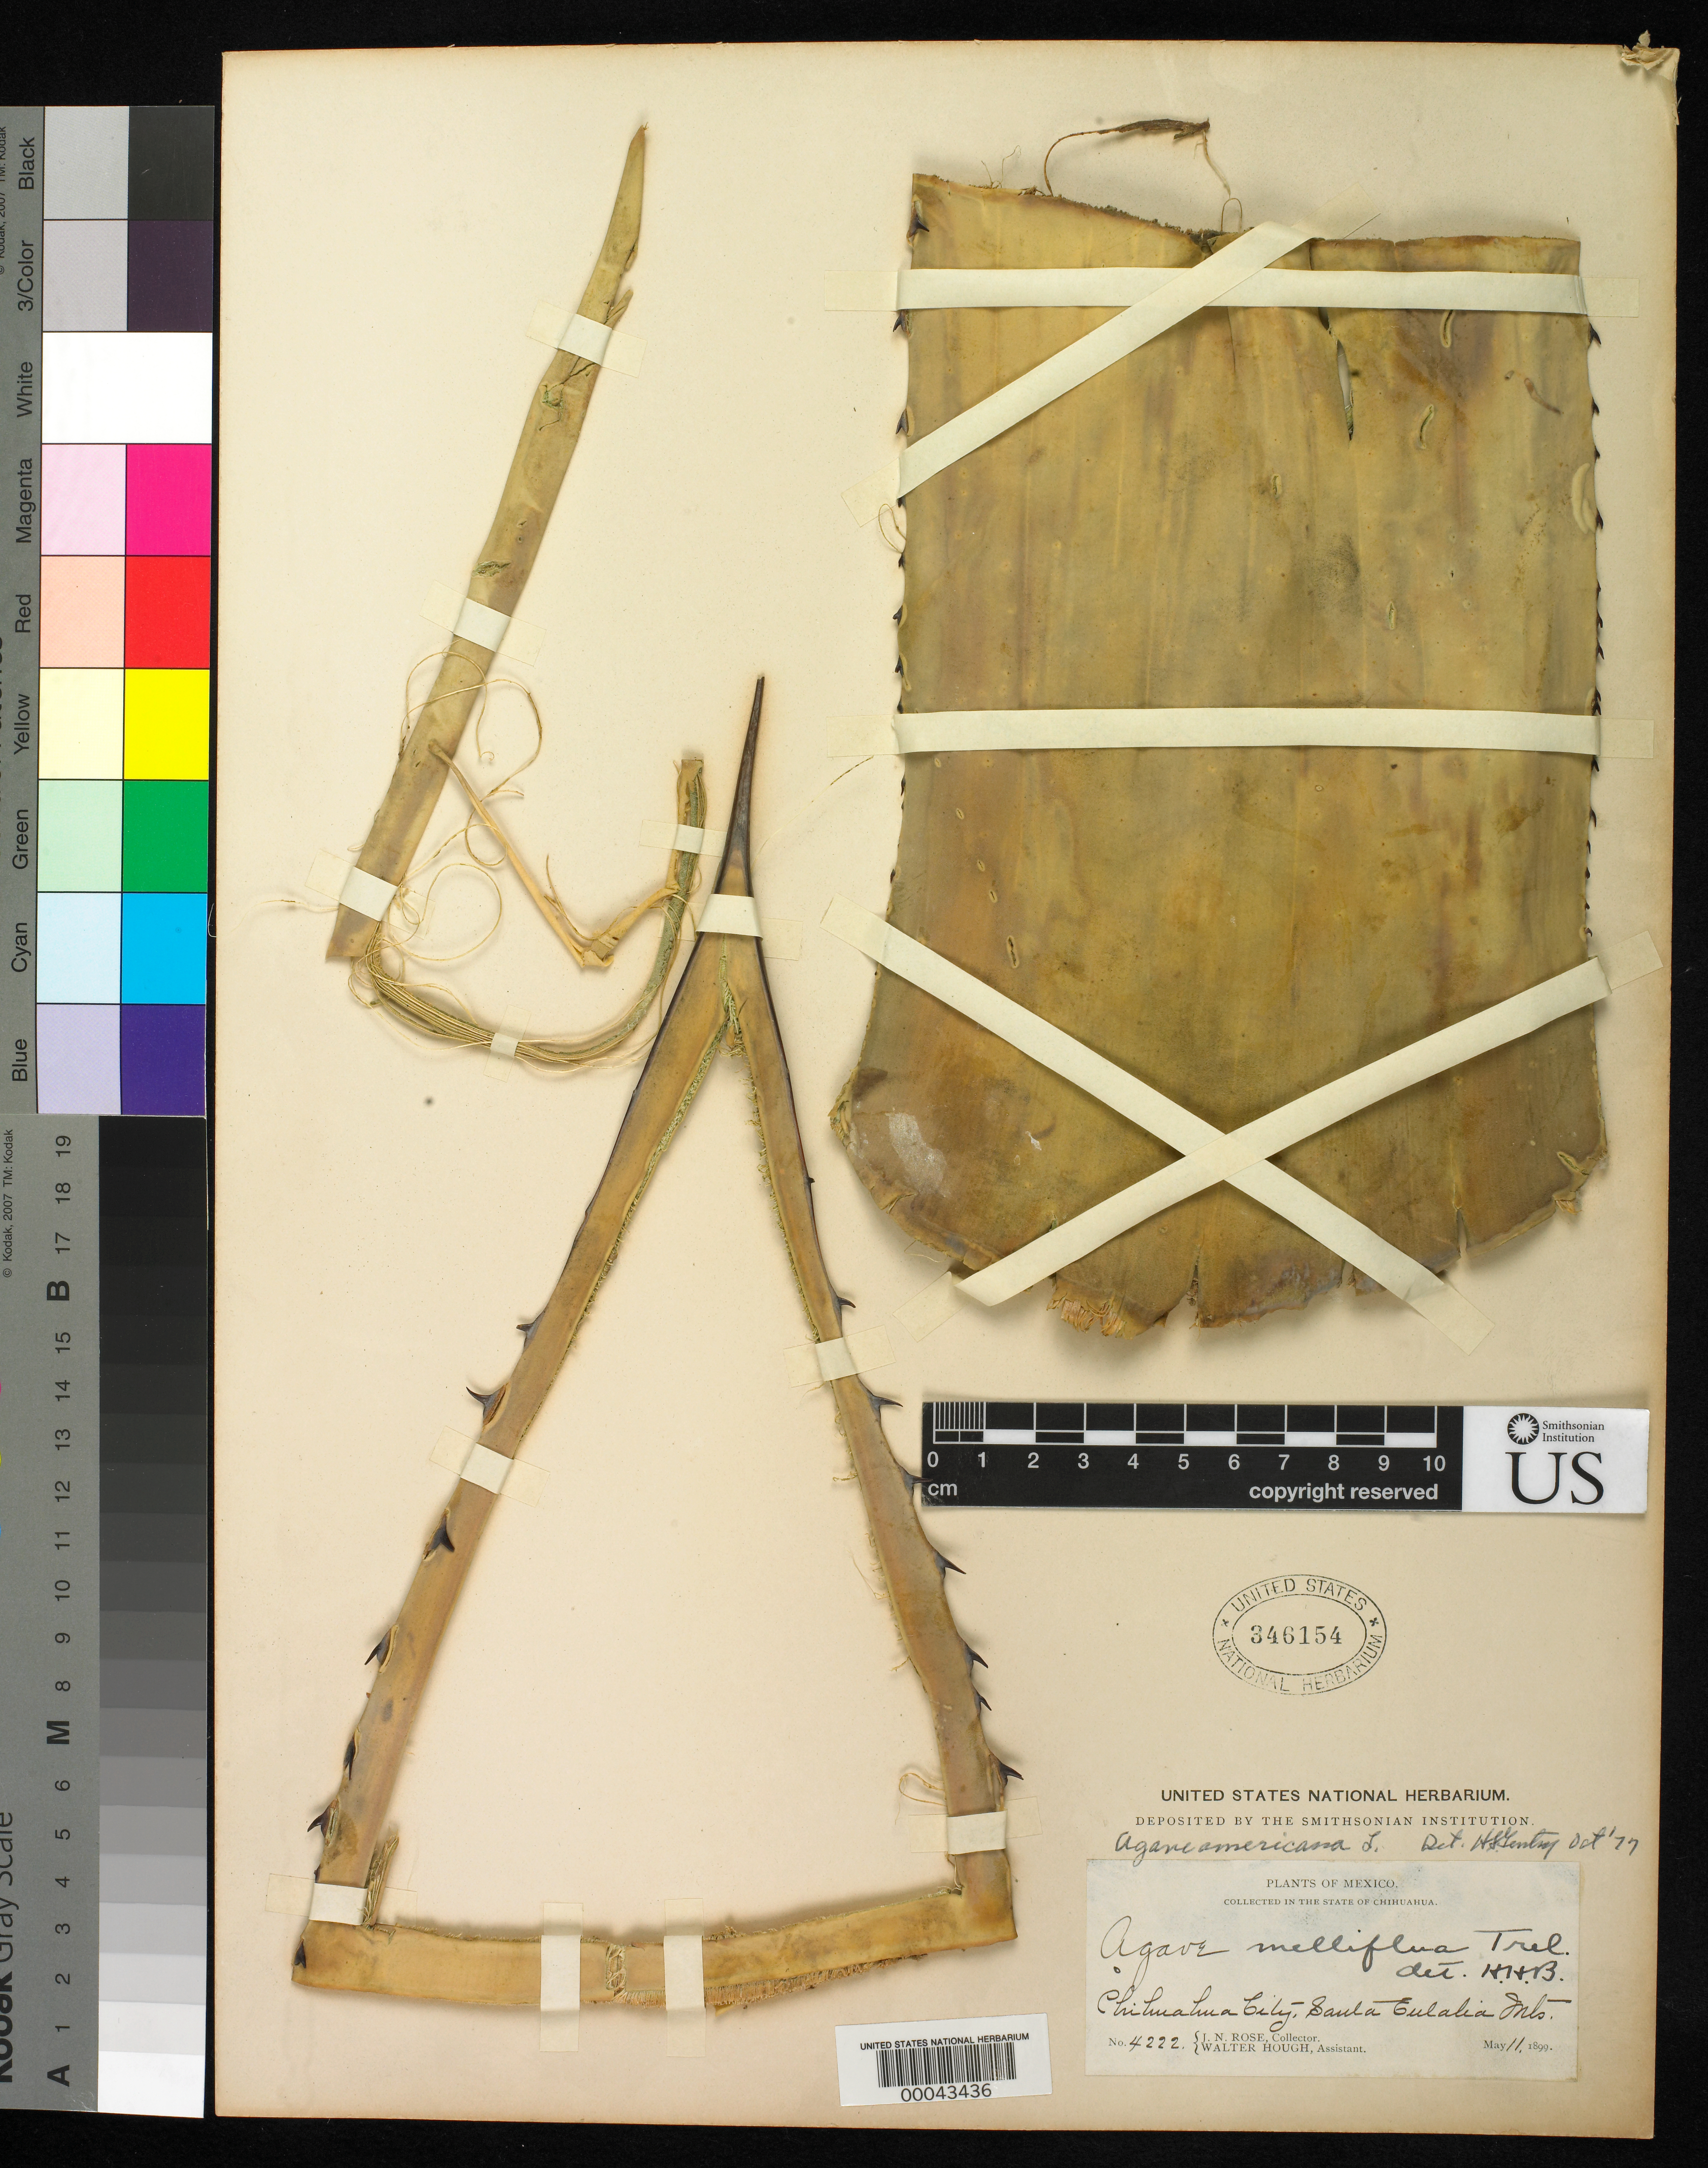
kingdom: Plantae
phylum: Tracheophyta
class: Liliopsida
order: Asparagales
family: Asparagaceae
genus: Agave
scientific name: Agave americana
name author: L.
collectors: J. N. Rose & W. Hough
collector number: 4222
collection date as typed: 11 May 1899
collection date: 1899-05-11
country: Mexico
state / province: Chihuahua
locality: Chihuahua City, Santa Eulalia Mts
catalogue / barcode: US 346154